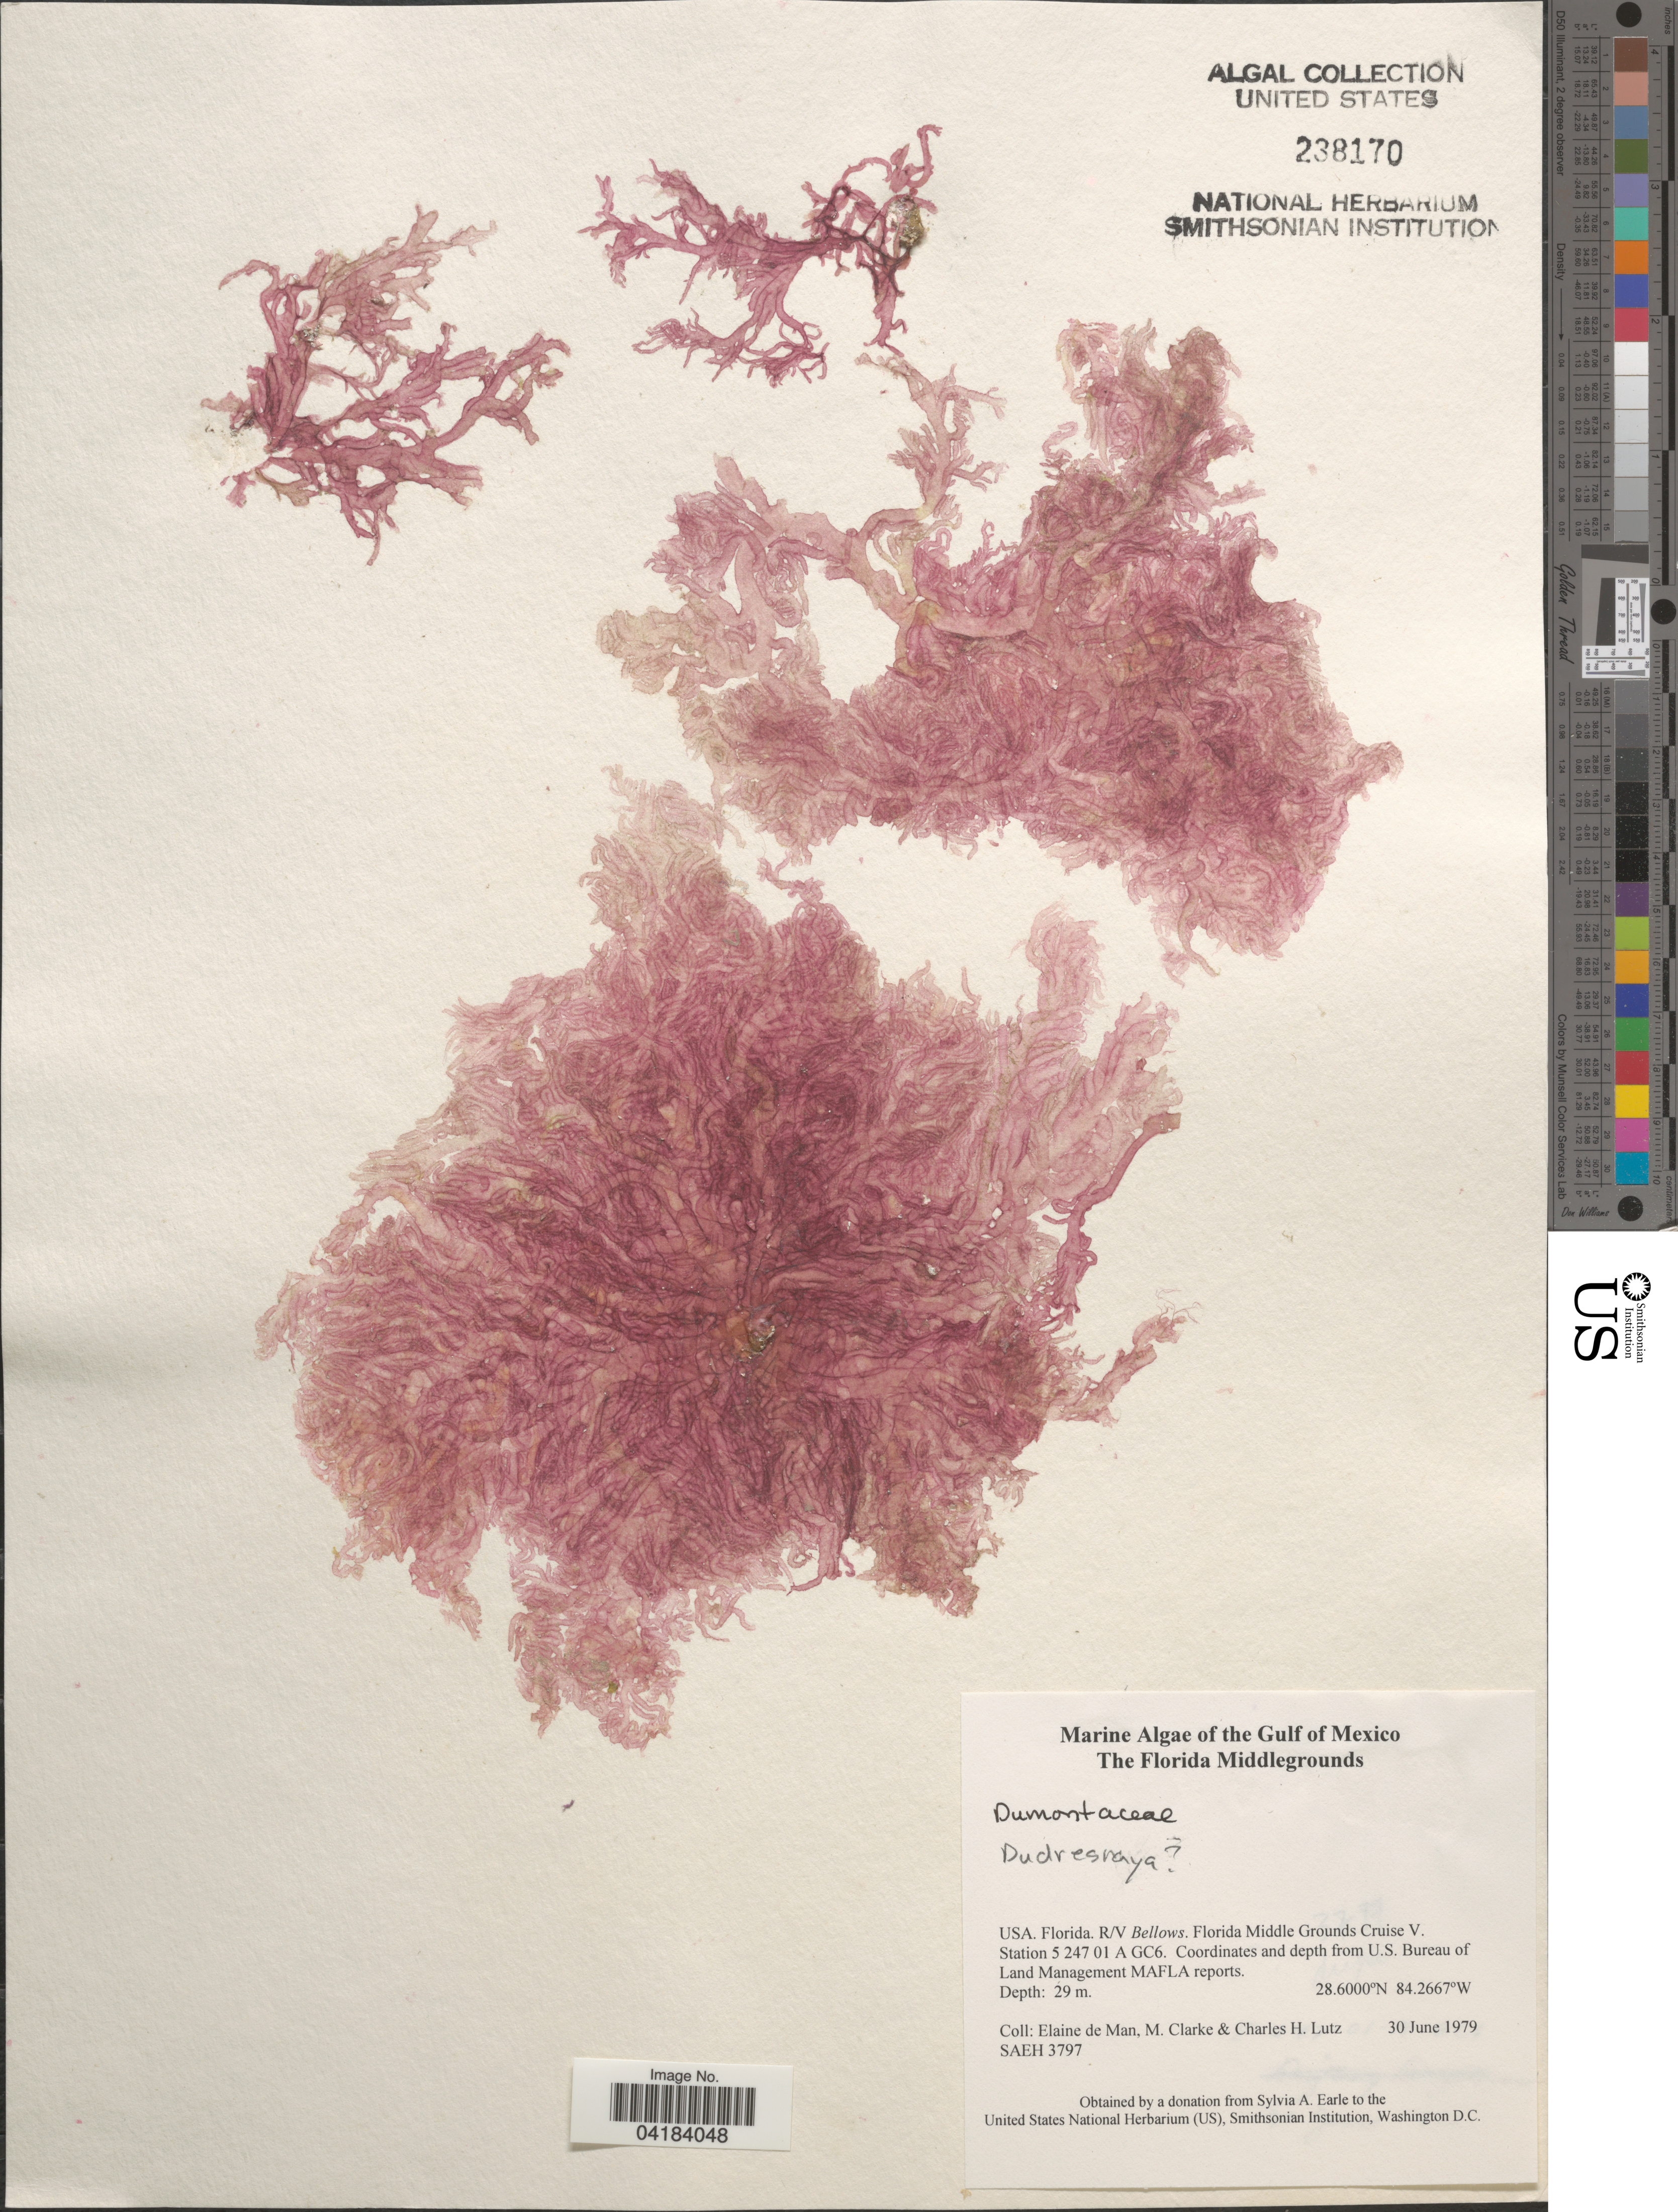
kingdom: Plantae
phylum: Rhodophyta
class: Florideophyceae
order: Gigartinales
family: Dumontiaceae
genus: Dudresnaya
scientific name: Dudresnaya sp.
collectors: E. de Man, M. Clarke & C. Lutz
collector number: SAEH3797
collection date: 1979-06-30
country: United States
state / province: Florida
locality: The Gulf of Mexico. The Florida Middlegrounds. R/V Bellows. Florida Middle Grounds Cruise V. Station 5 247 01 A GC6.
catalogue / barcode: US 238170